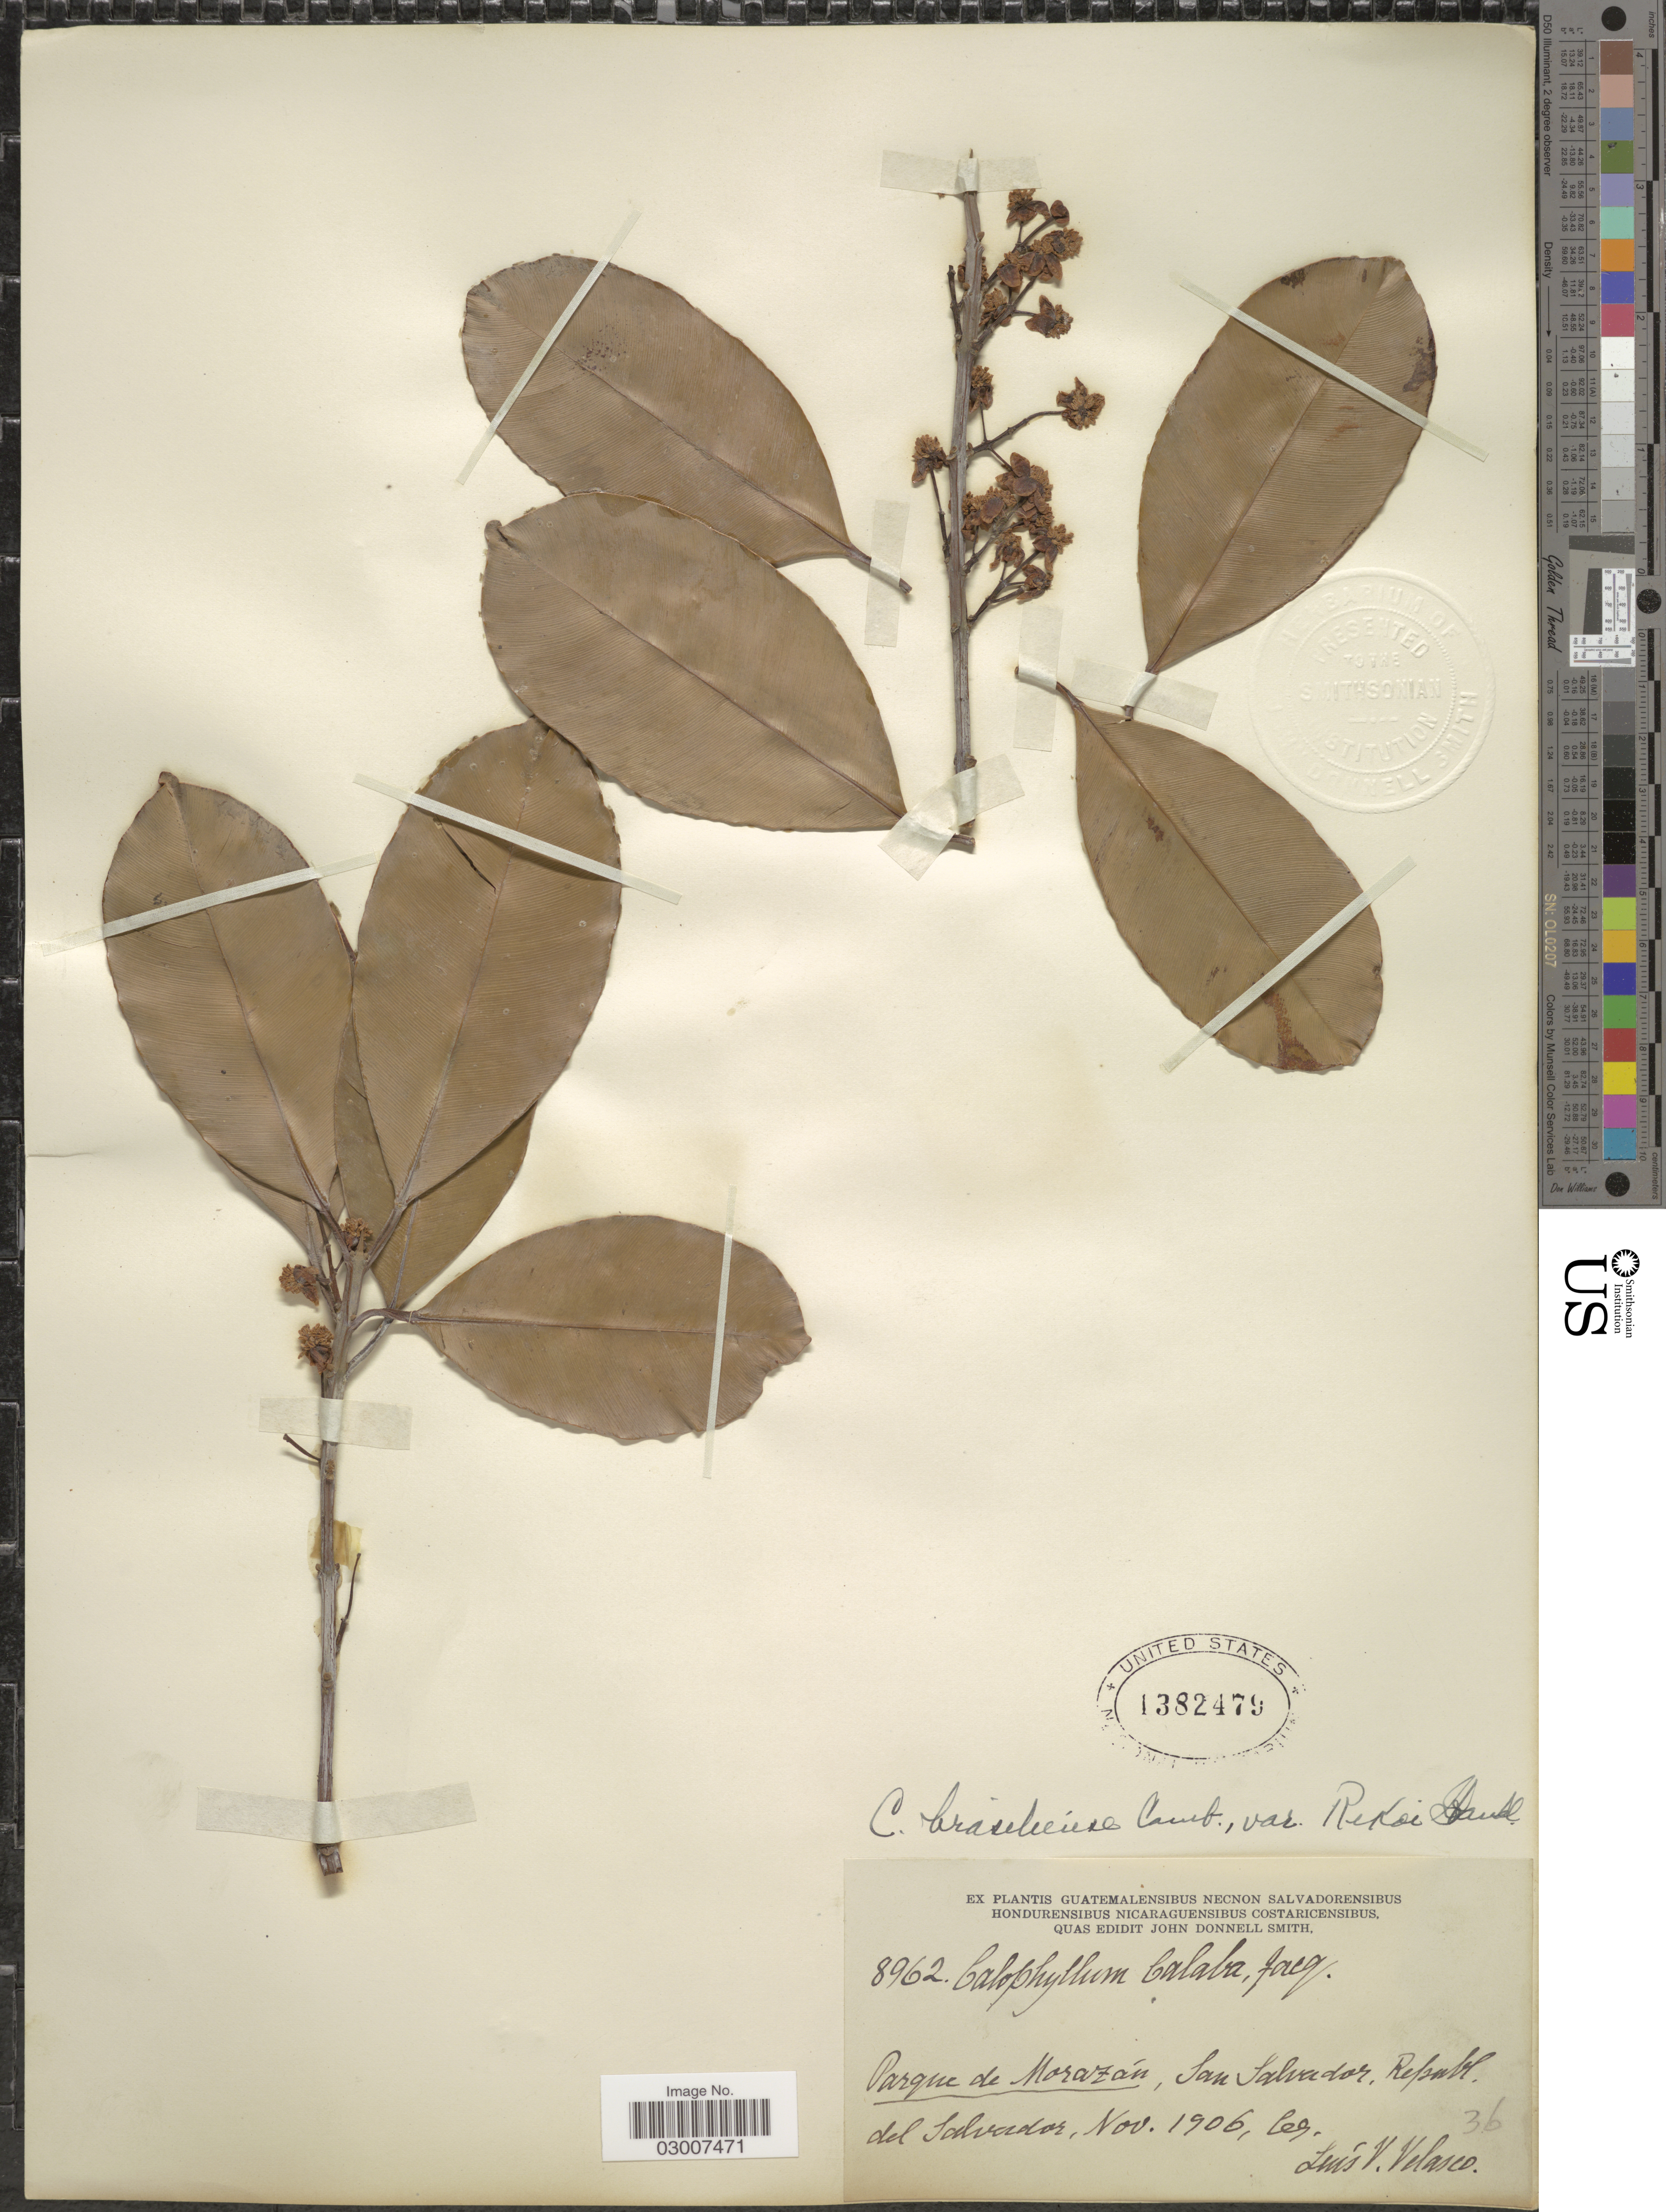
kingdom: Plantae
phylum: Tracheophyta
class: Magnoliopsida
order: Malpighiales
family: Calophyllaceae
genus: Calophyllum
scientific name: Calophyllum brasiliense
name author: Cambess.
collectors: L. Velasco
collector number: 8962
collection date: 1906-11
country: El Salvador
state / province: San Salvador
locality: Parque de Morazán.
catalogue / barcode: US 1382479